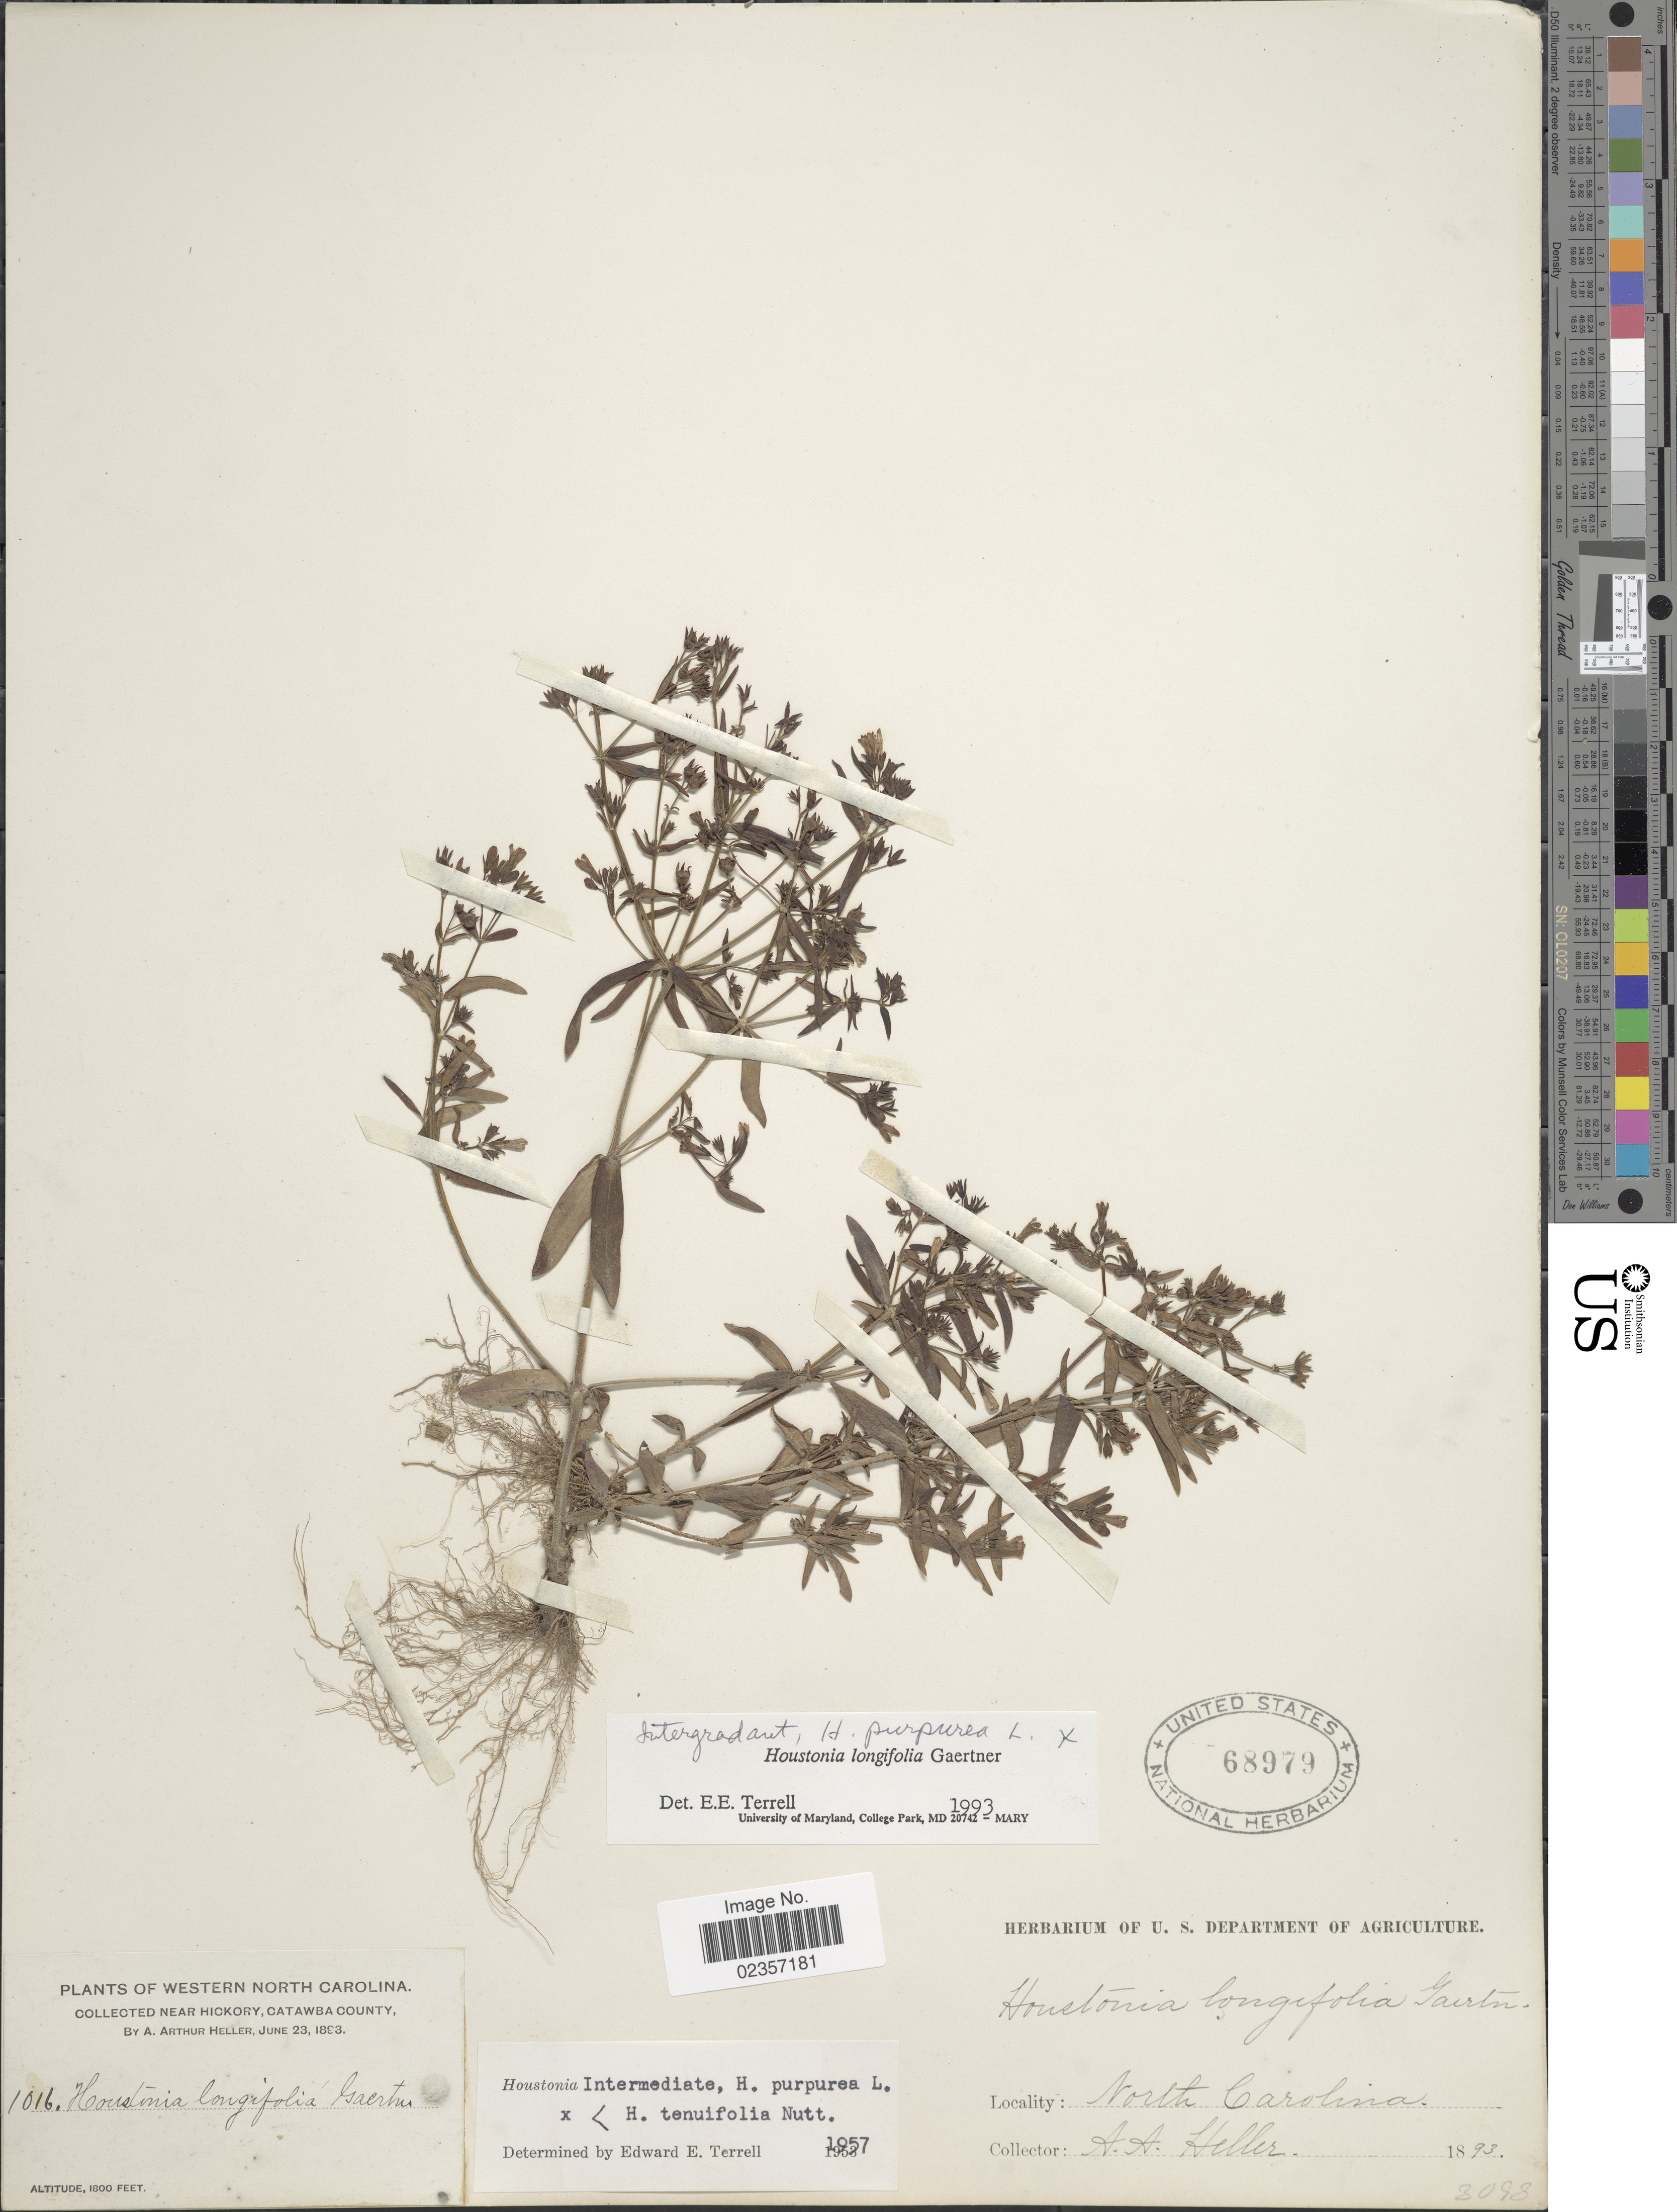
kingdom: Plantae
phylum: Tracheophyta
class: Magnoliopsida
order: Gentianales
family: Rubiaceae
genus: Houstonia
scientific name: Houstonia longifolia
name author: Gaertn.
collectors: A. A. Heller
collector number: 1016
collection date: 1893-06-23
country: United States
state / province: North Carolina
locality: Western North Carolina, Near Hickory, Catawba County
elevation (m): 549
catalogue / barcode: US 68979